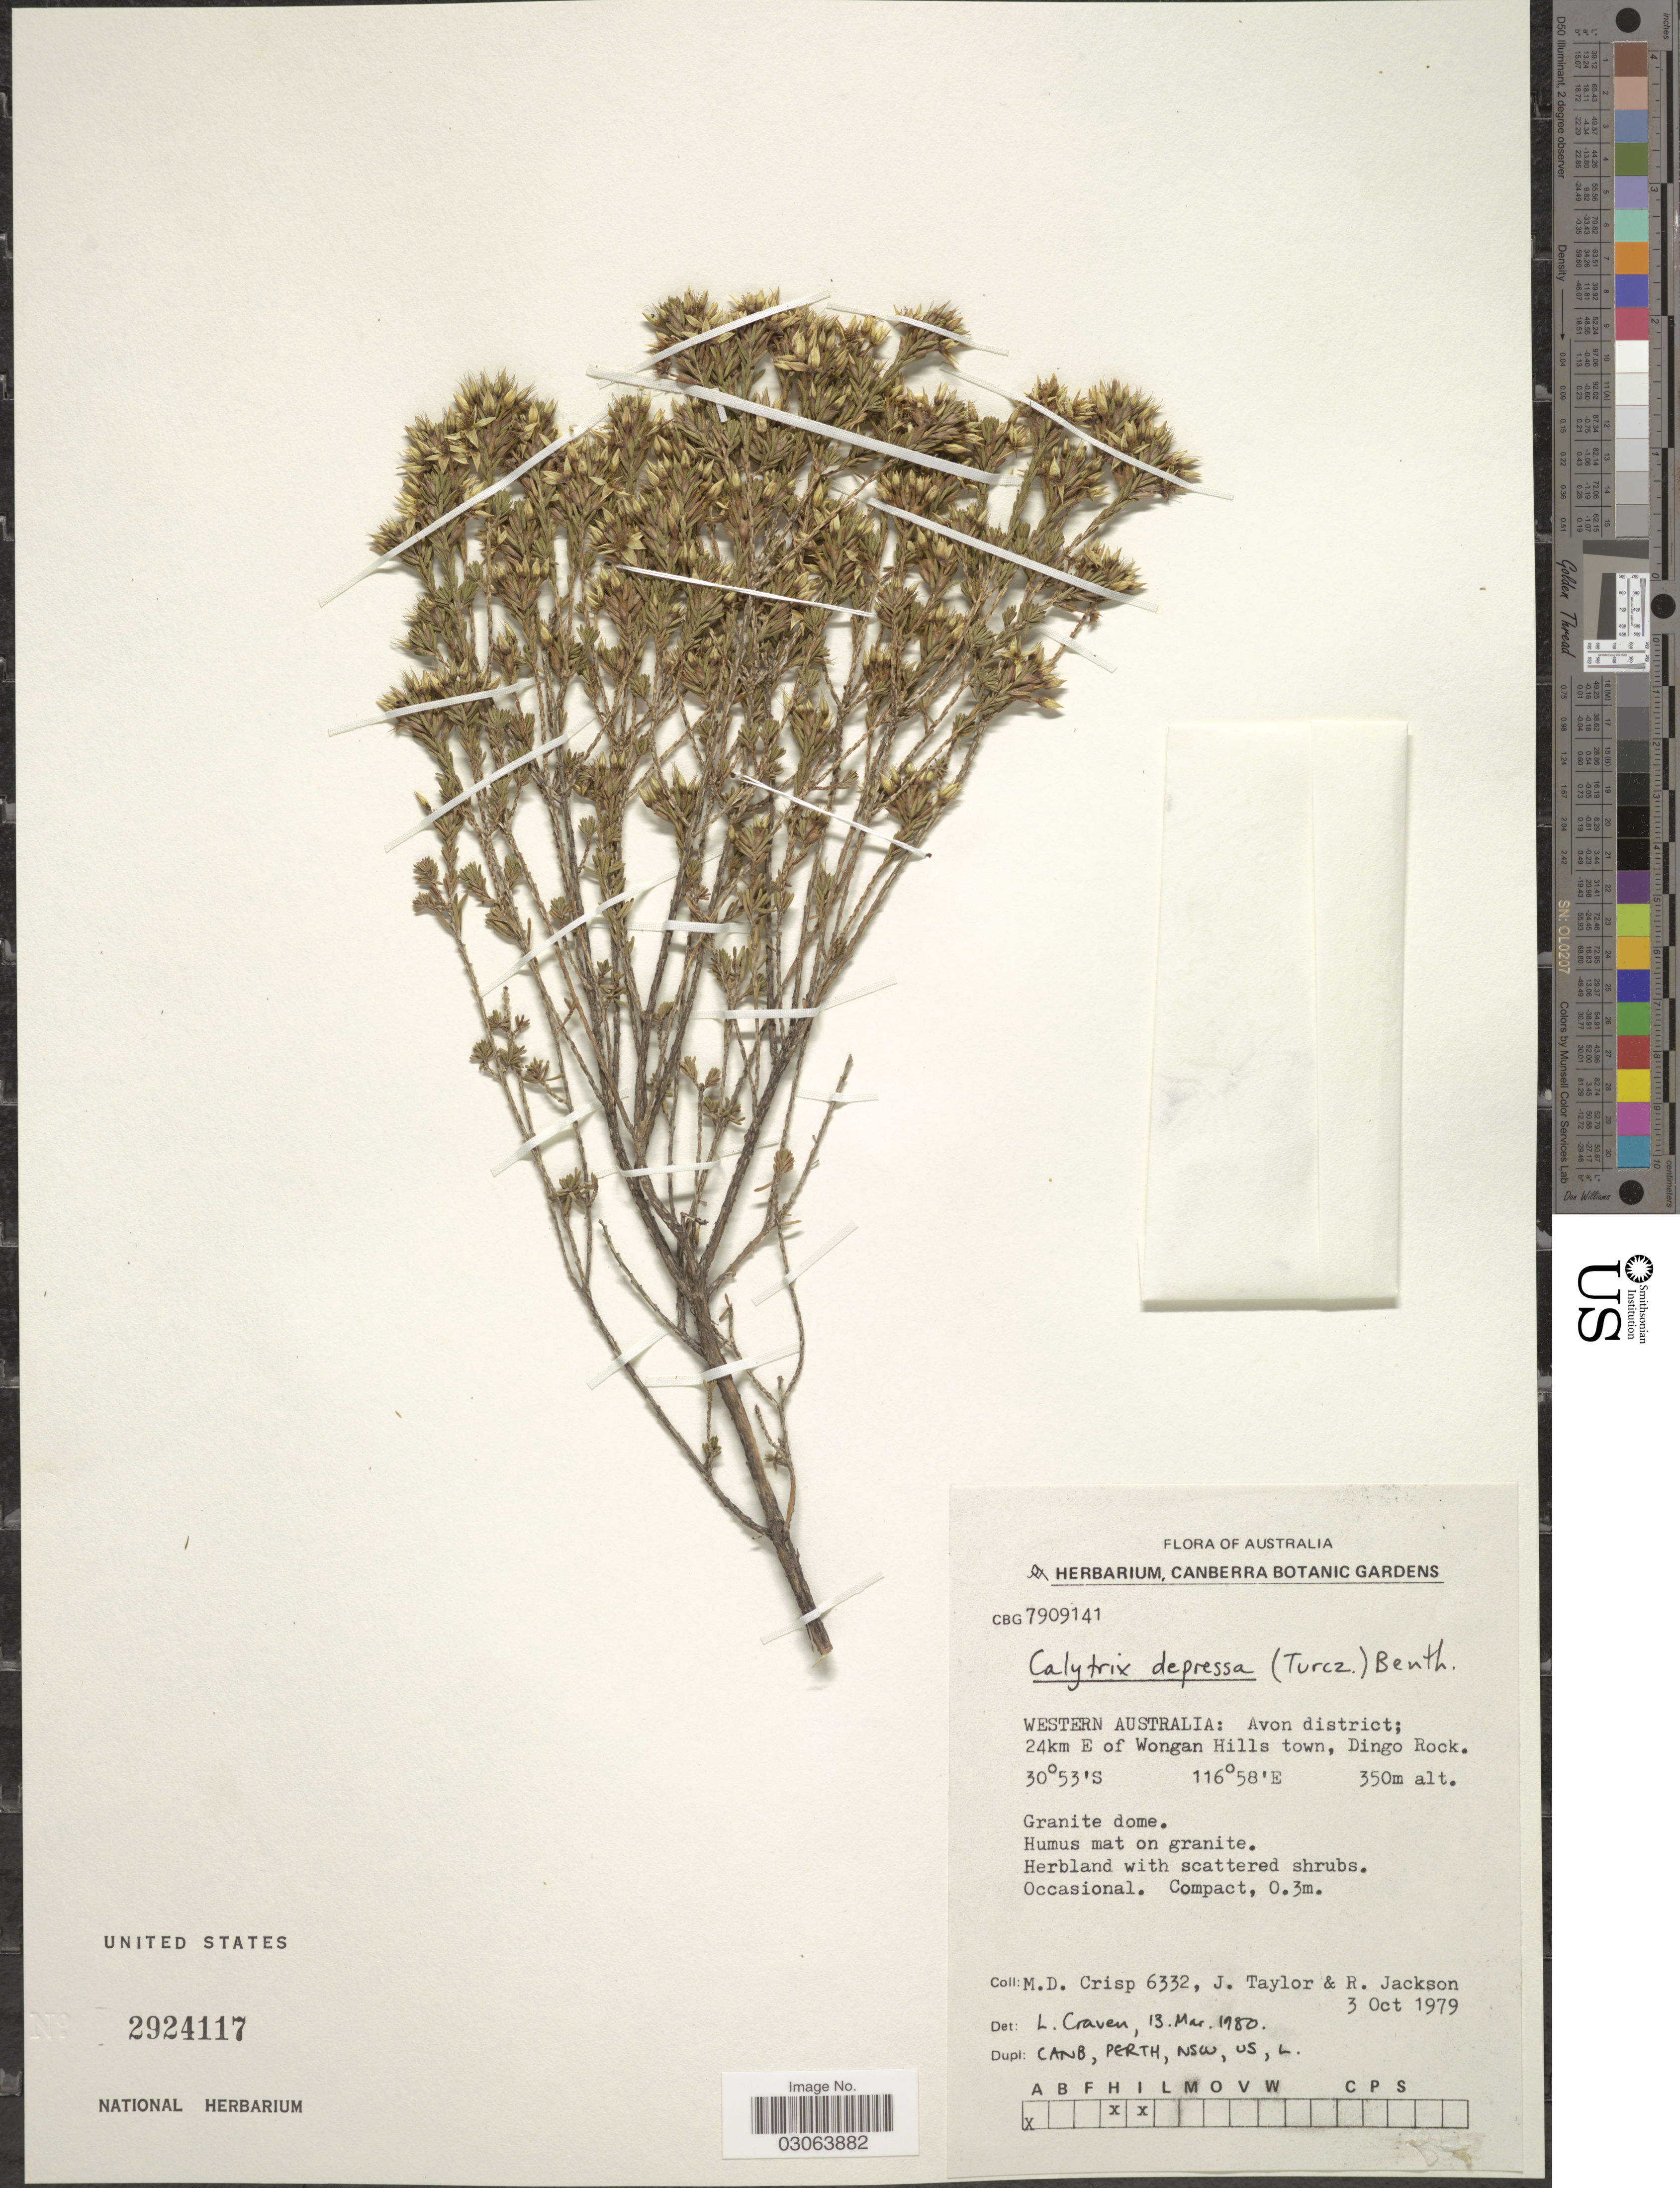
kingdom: Plantae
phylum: Tracheophyta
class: Magnoliopsida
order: Myrtales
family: Myrtaceae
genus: Calytrix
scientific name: Calytrix depressa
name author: (Turcz.) Benth.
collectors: M. Crisp, J. Taylor & R. Jackson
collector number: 6332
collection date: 1979-10-03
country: Australia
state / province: Western Australia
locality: Avon district; 24km E of Wongan Hills town, Dingo Rock.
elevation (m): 350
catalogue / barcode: US 2924117